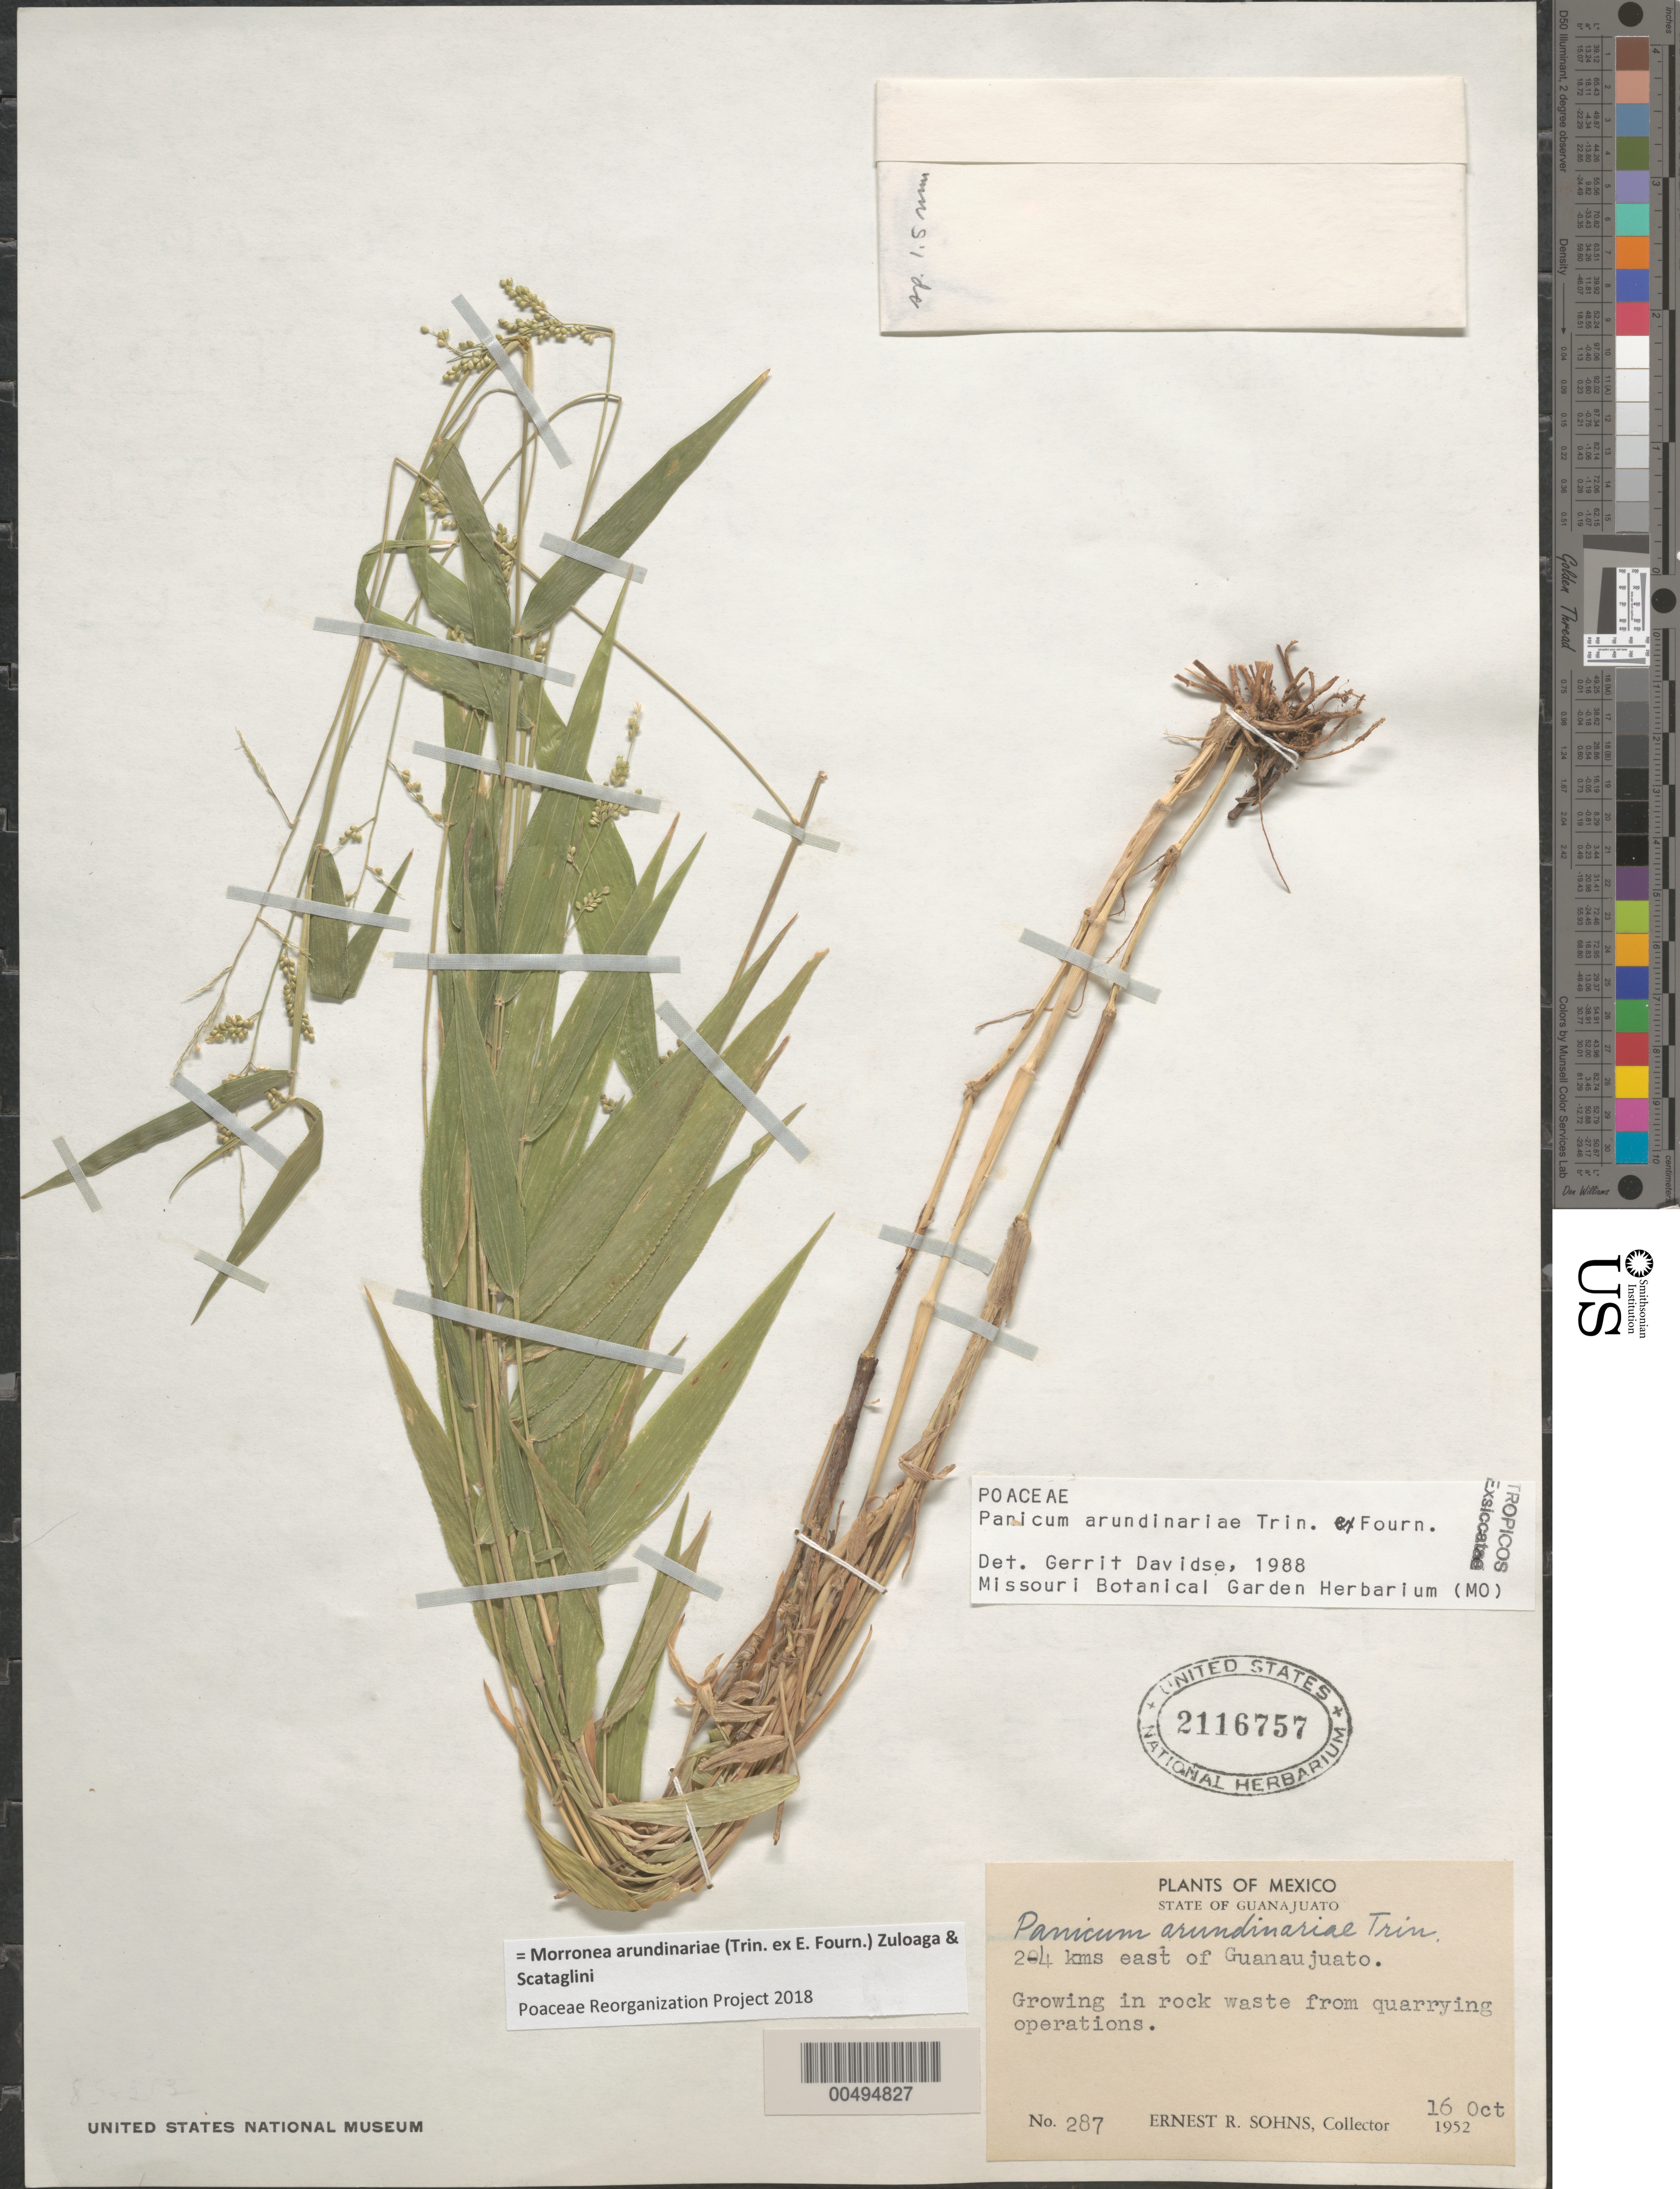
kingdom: Plantae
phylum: Tracheophyta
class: Liliopsida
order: Poales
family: Poaceae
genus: Morronea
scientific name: Morronea arundinariae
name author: (Trin. ex E. Fourn.) Zuloaga & Scataglini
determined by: Poaceae Reorganization Project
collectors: E. R. Sohns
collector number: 287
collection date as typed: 16 Oct 1952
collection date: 1952-10-16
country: Mexico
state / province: Guanajuato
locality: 204 km E of Guanajuato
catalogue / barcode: US 2116757